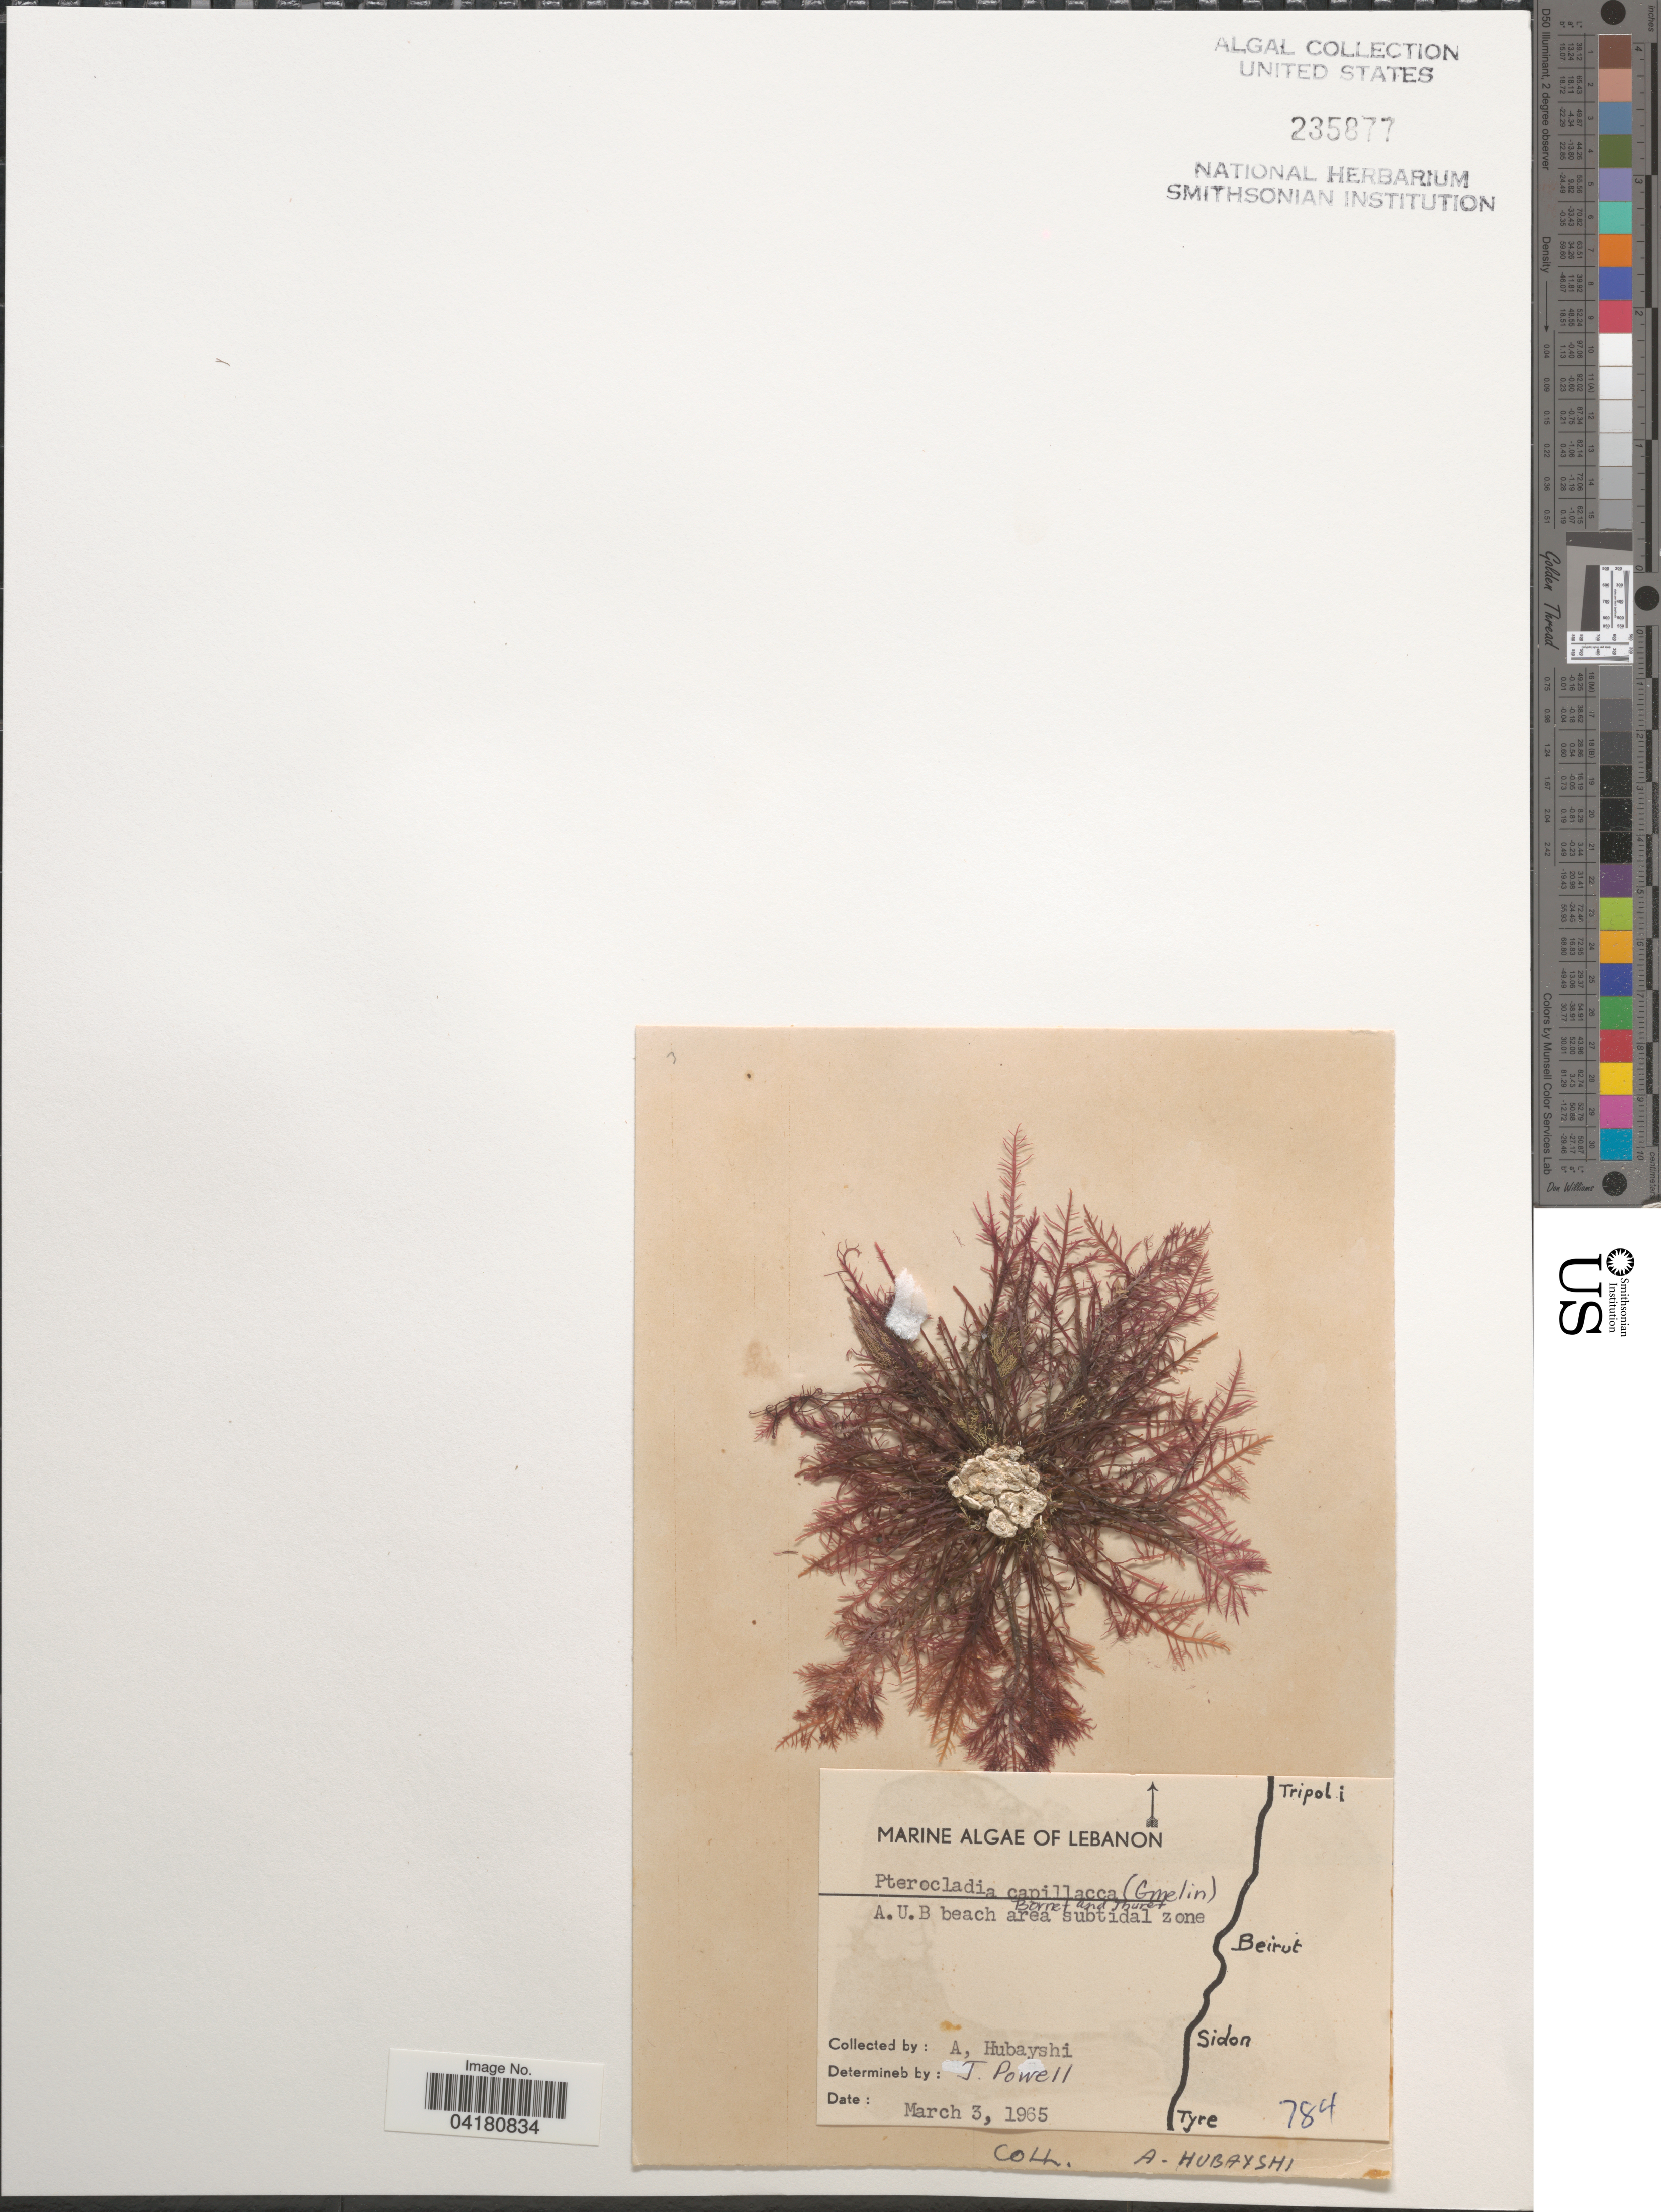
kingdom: Plantae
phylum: Rhodophyta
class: Florideophyceae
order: Gelidiales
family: Pterocladiaceae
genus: Pterocladiella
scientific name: Pterocladiella capillacea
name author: (S.G. Gmel.) Santelices & Hommers.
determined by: Algae name updating Project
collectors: A. Hubayshi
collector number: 784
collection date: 1965-03-03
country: Lebanon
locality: A.U.B. beach area subtidal zone.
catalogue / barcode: US 235877